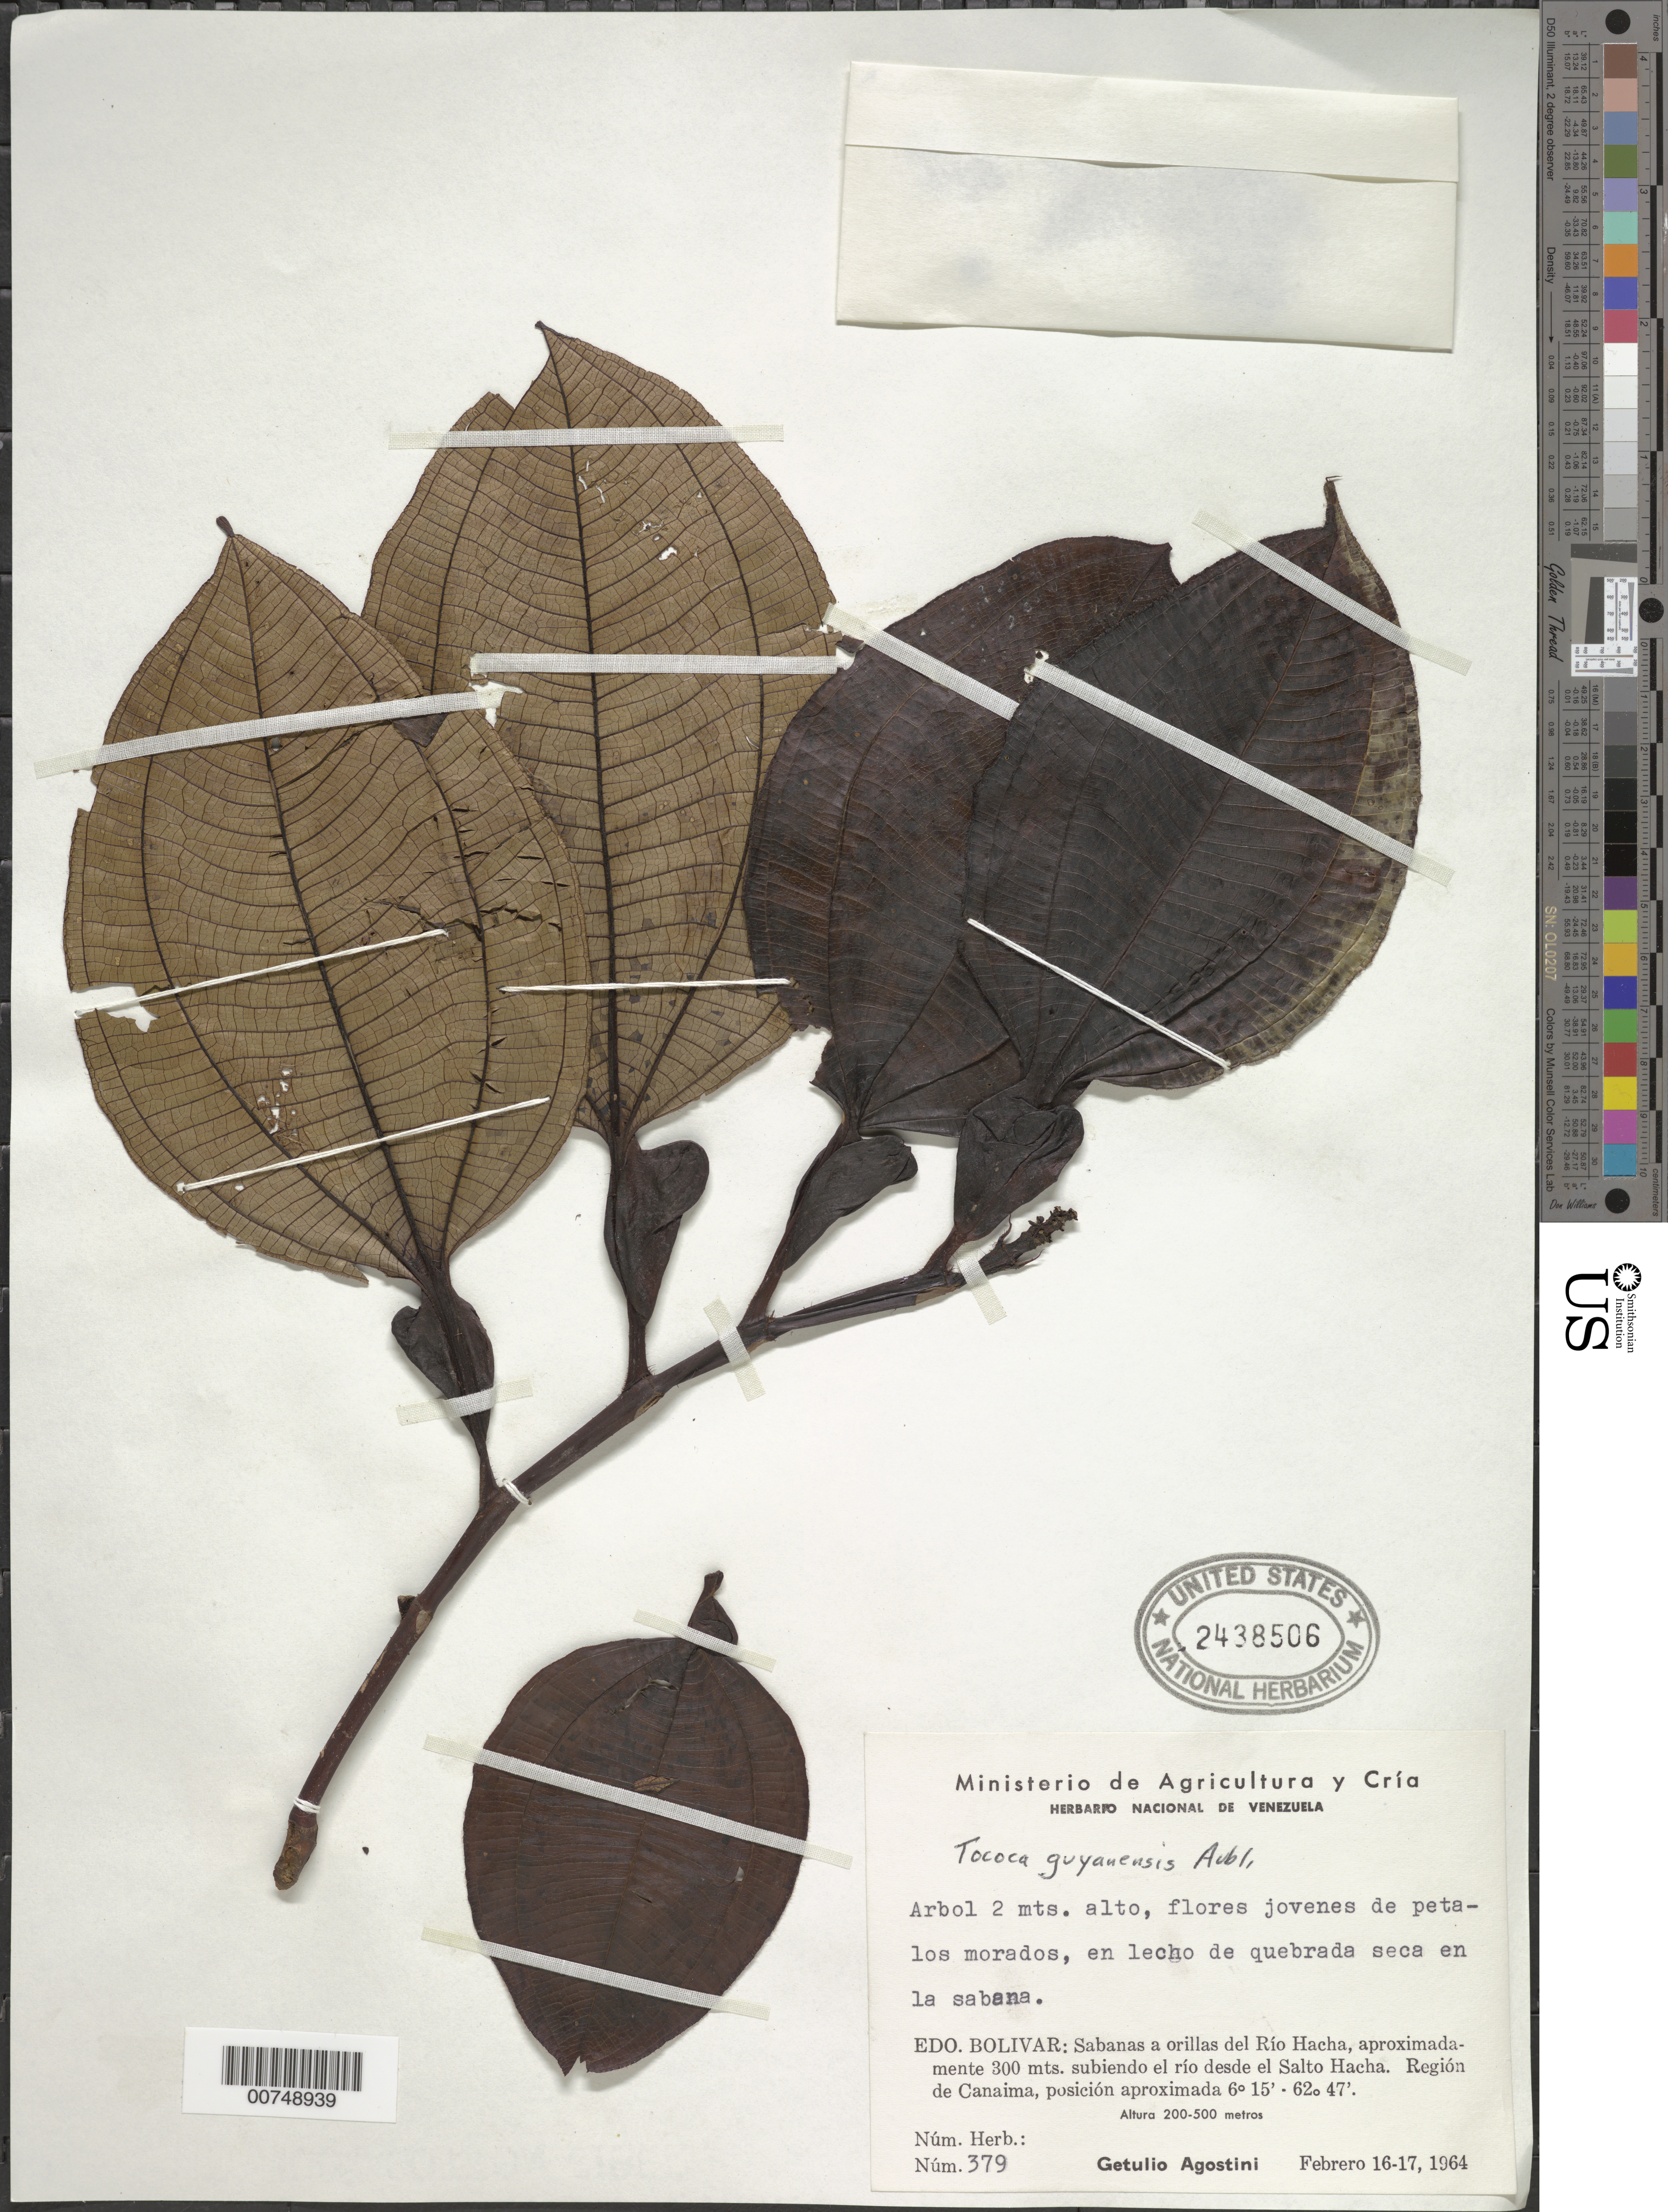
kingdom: Plantae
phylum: Tracheophyta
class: Magnoliopsida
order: Myrtales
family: Melastomataceae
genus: Tococa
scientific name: Tococa guianensis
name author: Aubl.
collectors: G. Agostini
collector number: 379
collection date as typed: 16-Feb-64 to 17-Feb-64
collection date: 1964-02-16/1964-02-17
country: Venezuela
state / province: Bolívar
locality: Río Hacha, 300 m subiendo el río desde el Salto Hacha, region de Canaima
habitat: Dry streambed in savanna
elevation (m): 200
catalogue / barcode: US 2438506